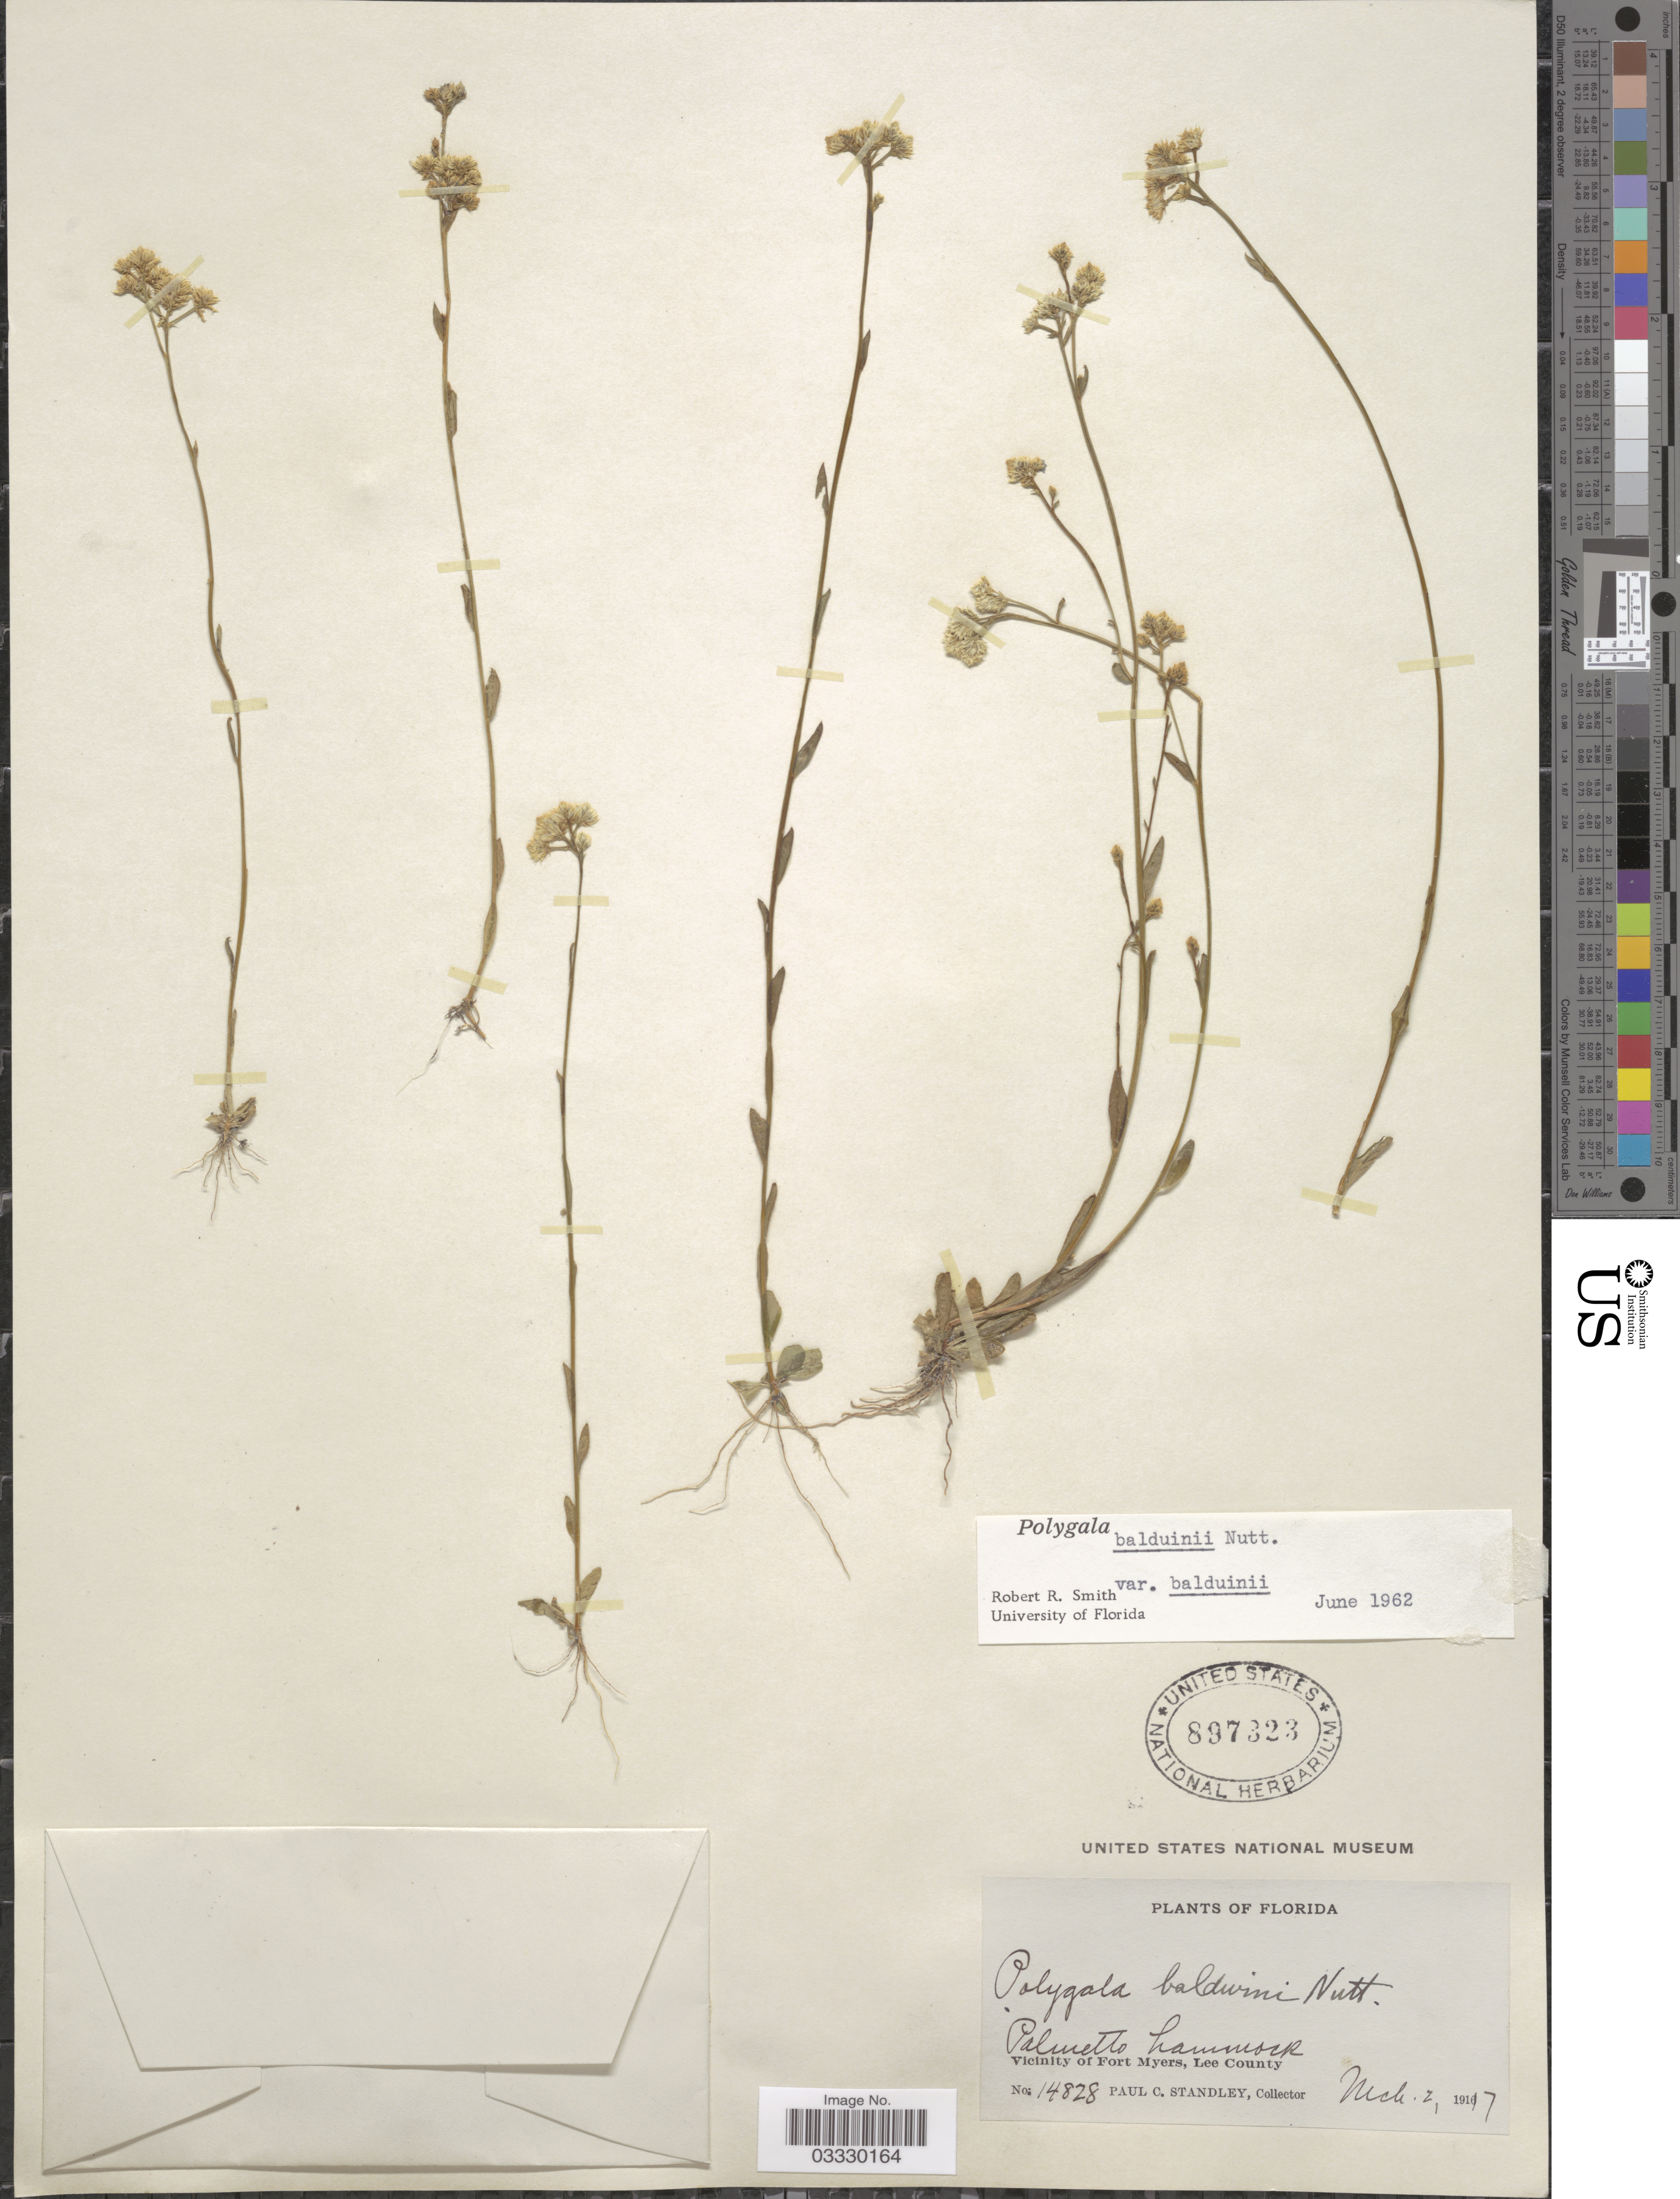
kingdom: Plantae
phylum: Tracheophyta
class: Magnoliopsida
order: Fabales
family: Polygalaceae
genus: Polygala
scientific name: Polygala balduinii var. balduinii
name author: Nutt.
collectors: P. C. Standley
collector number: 14828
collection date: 1917-03-02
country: United States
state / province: Florida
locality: Palmetto hammock. Vicinity of Fort Myers, Lee County.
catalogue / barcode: US 897323